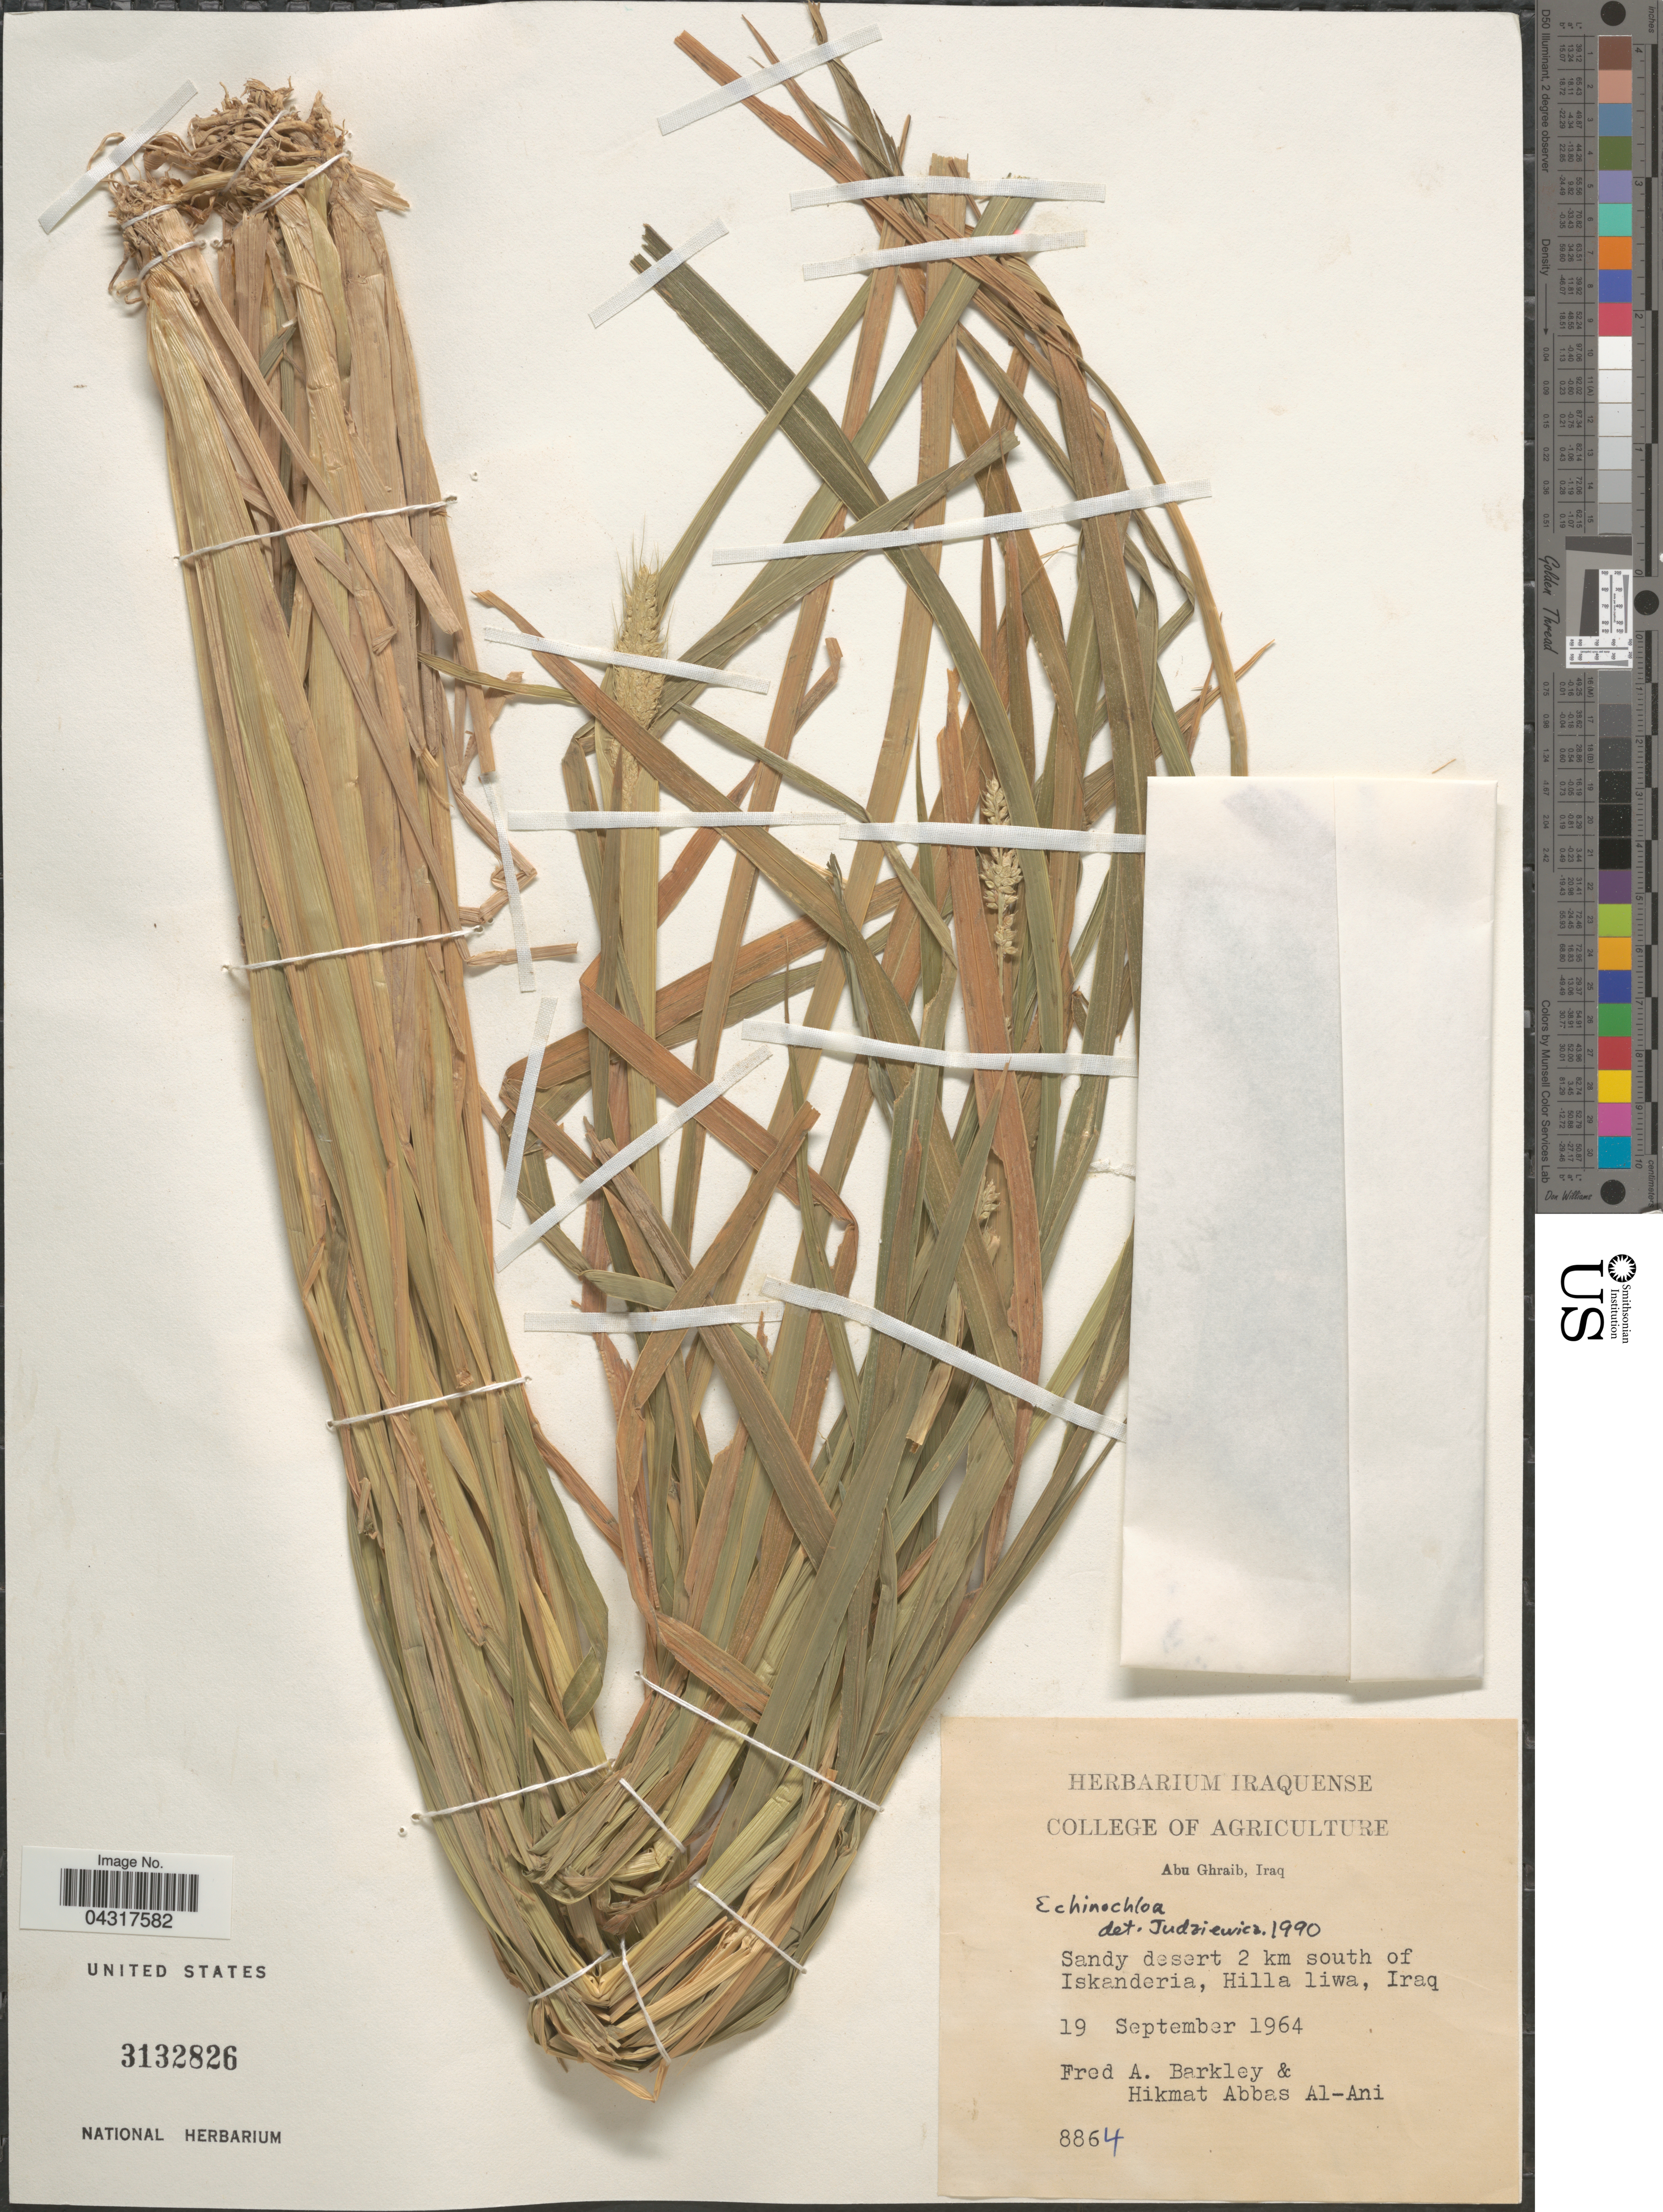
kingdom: Plantae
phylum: Tracheophyta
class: Liliopsida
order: Poales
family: Poaceae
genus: Echinochloa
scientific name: Echinochloa sp.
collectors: F. A. Barkley & H. Al-Ani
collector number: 8864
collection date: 1964-09-19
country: Iraq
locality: Abu Ghraib. Sandy desert 2 km south of Iskanderia, Hilla liwa.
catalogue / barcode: US 3132826